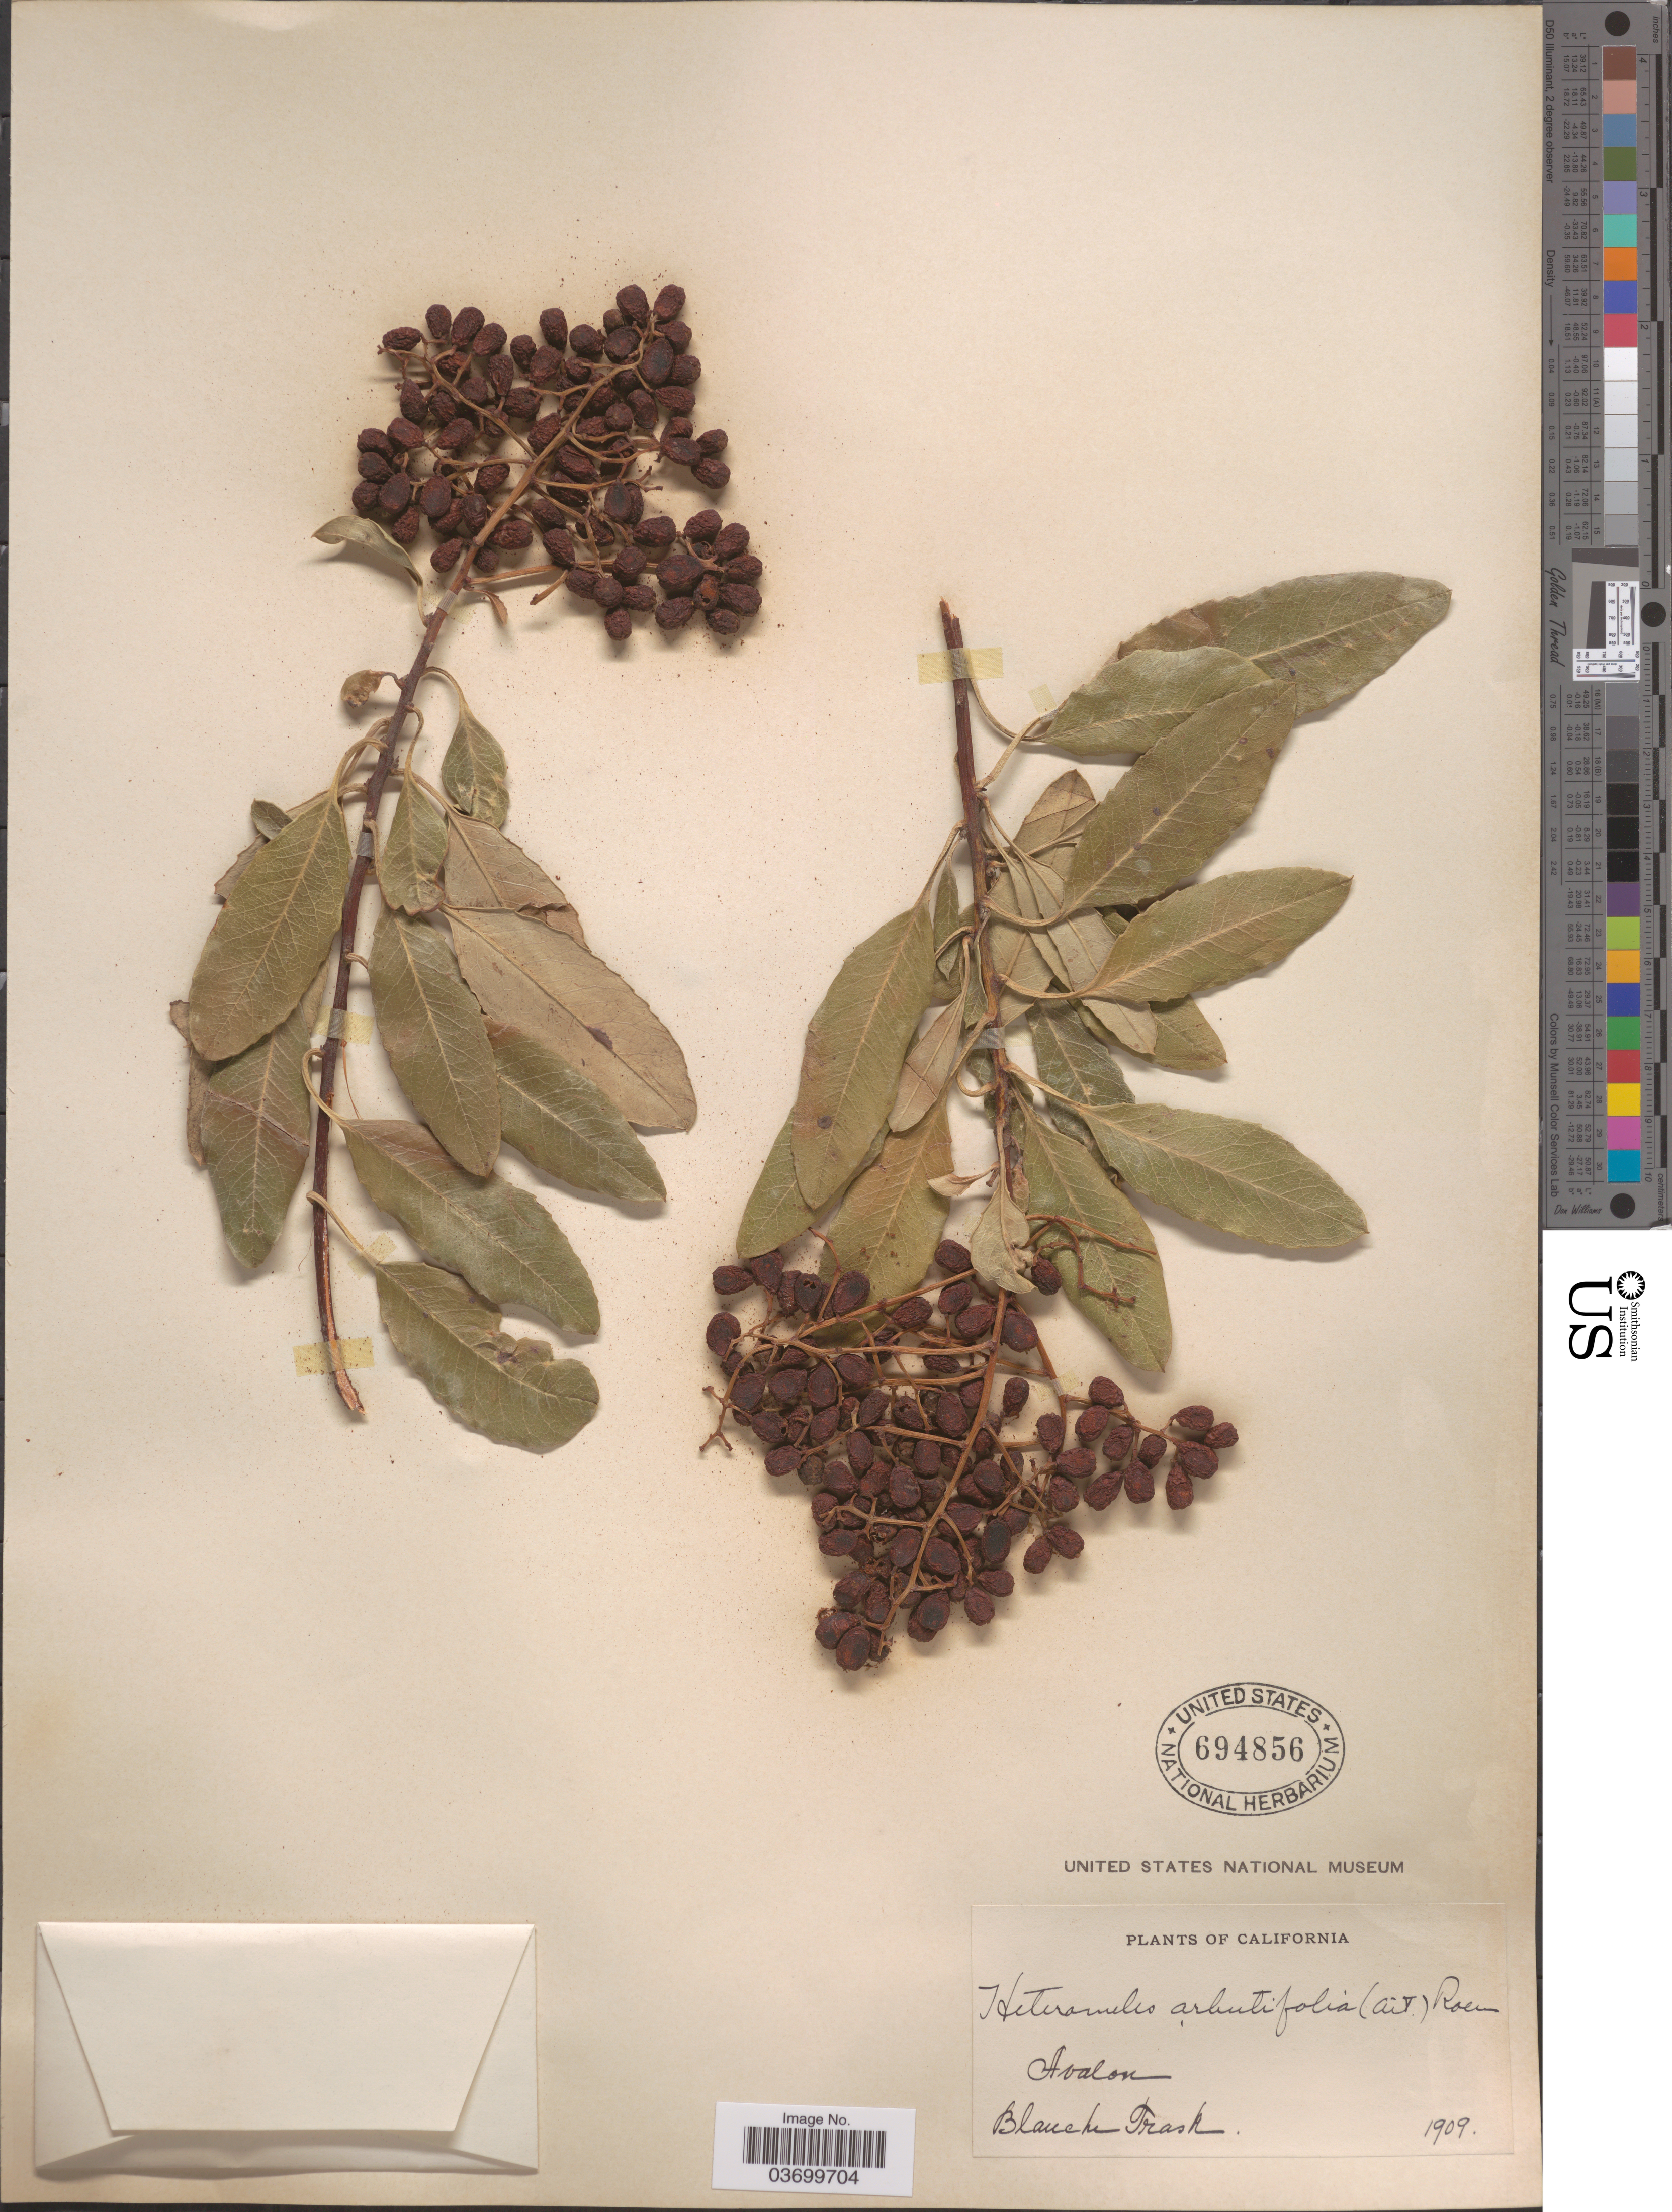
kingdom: Plantae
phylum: Tracheophyta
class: Magnoliopsida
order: Rosales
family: Rosaceae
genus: Heteromeles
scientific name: Heteromeles arbutifolia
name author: (Lindl.) Roemer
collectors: B. Trask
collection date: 1909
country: United States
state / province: California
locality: Avalon.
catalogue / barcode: US 694856